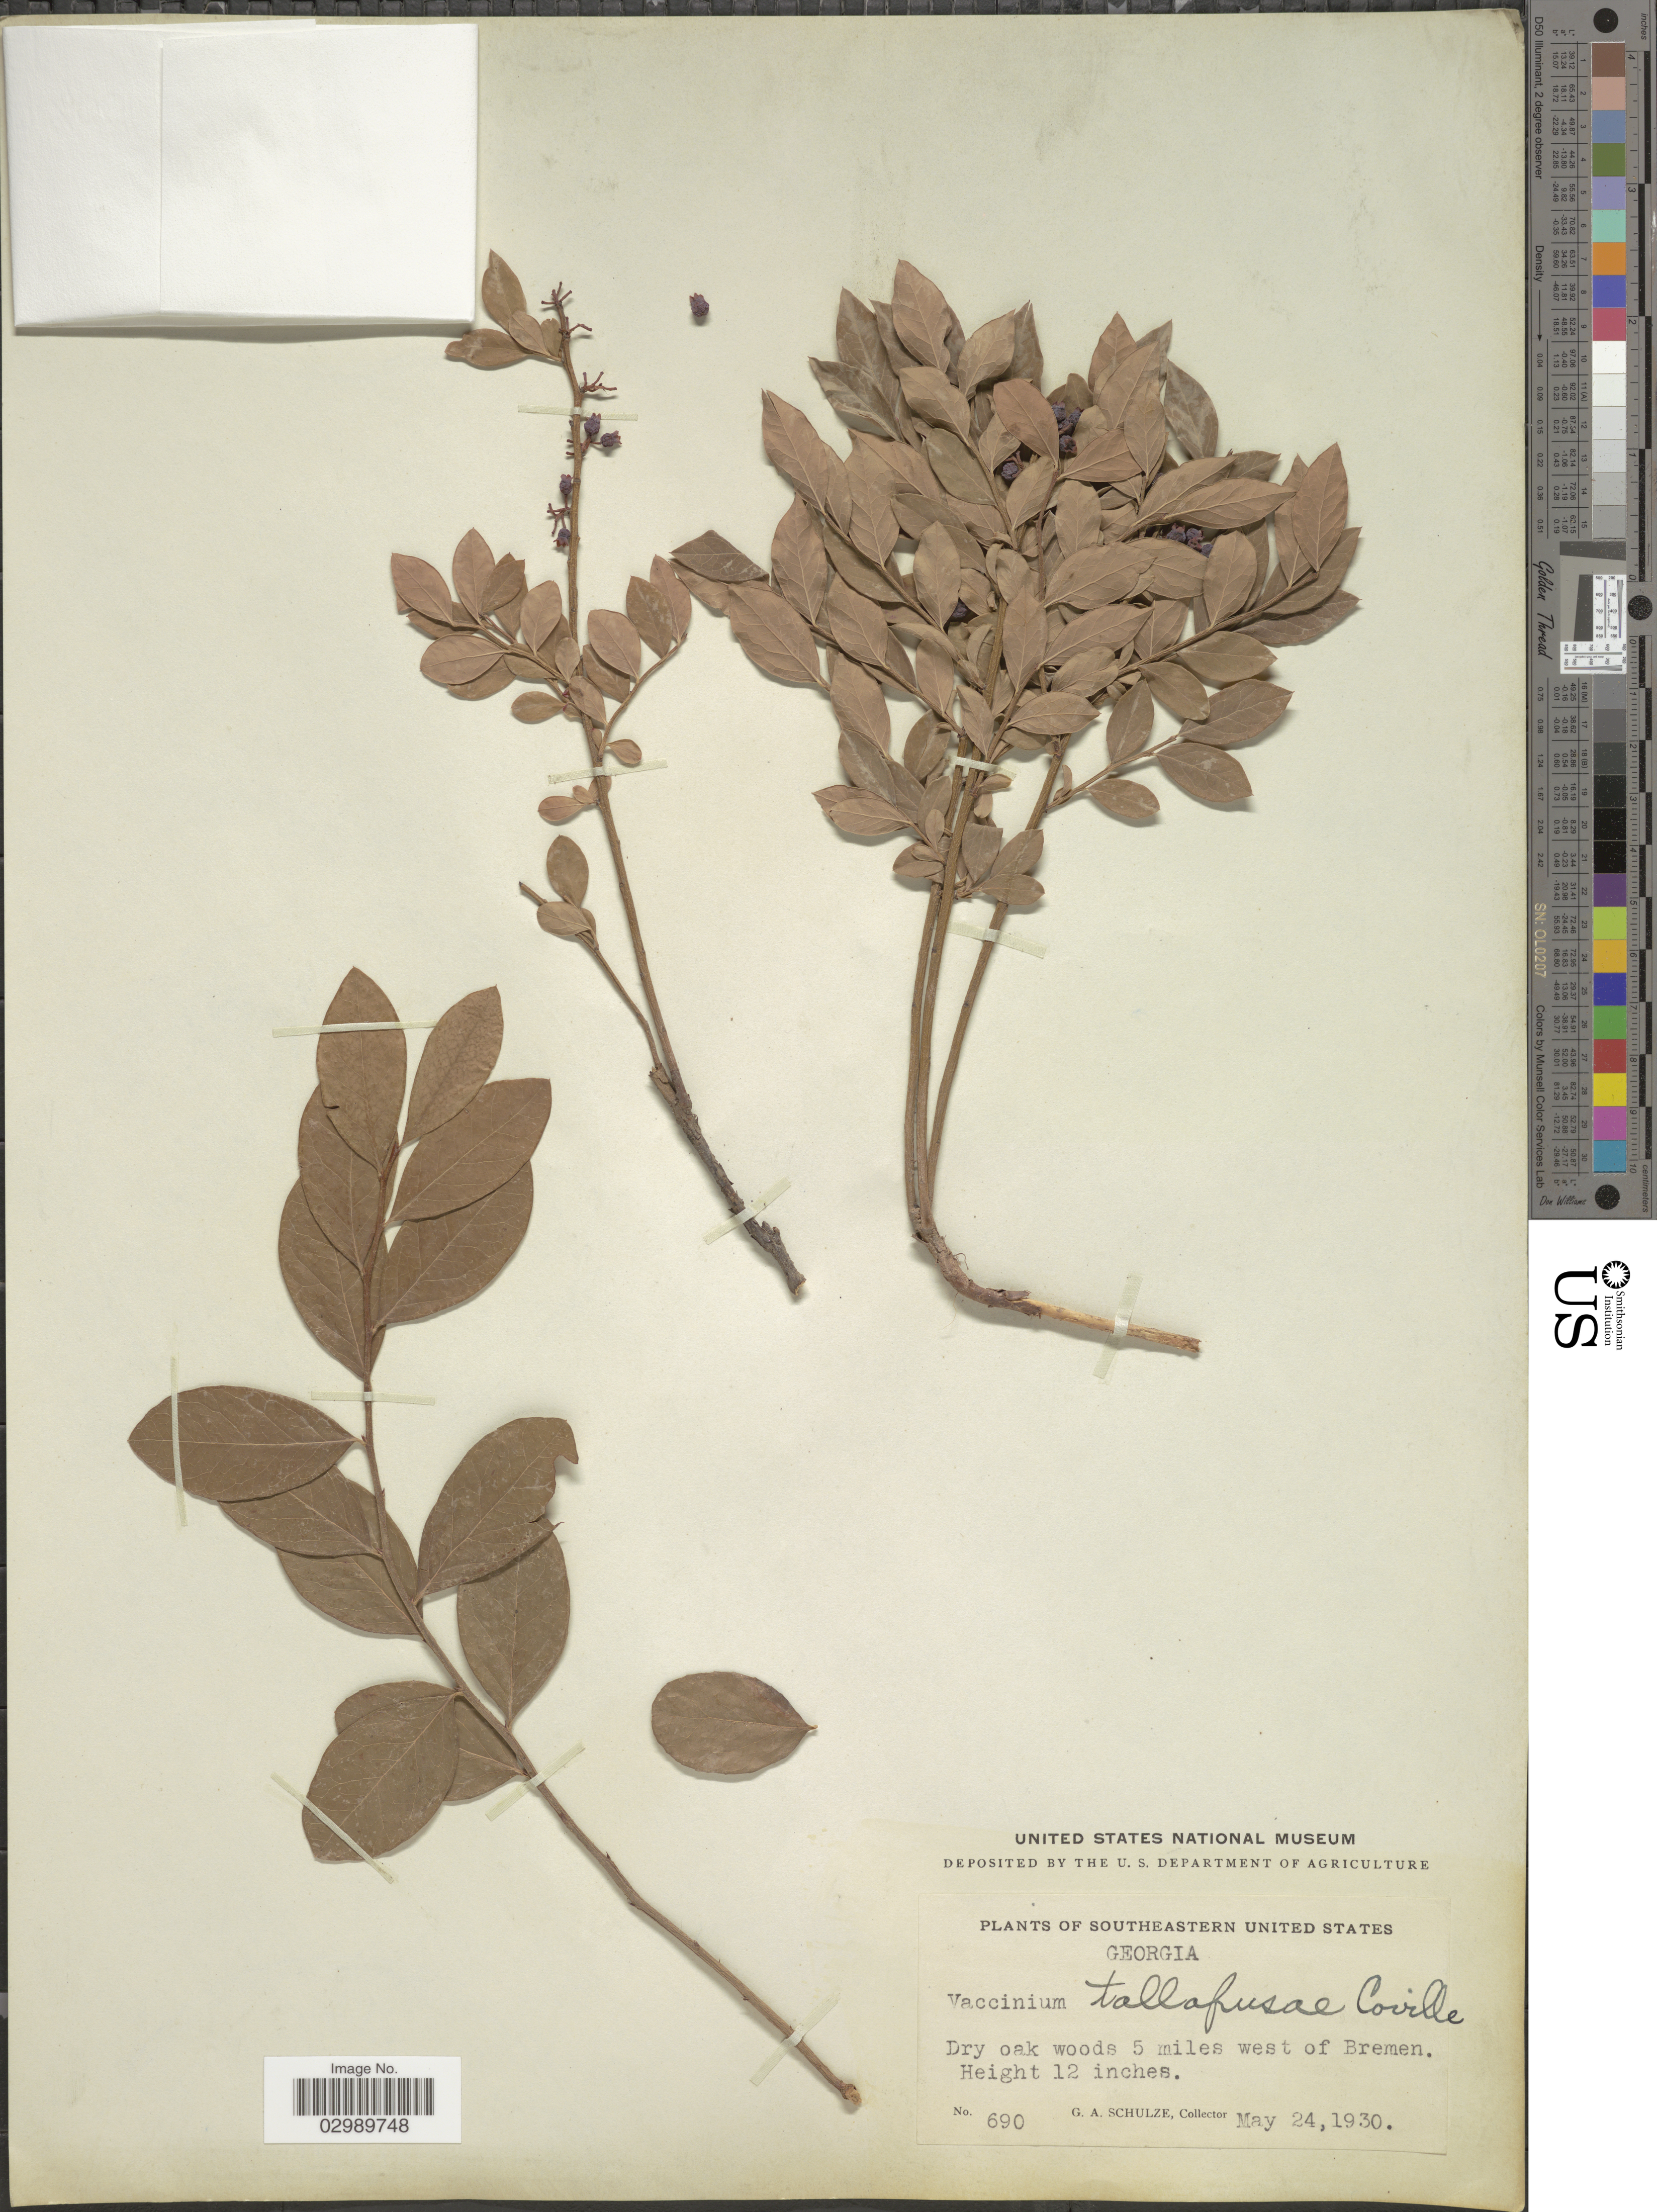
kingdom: Plantae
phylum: Tracheophyta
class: Magnoliopsida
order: Ericales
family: Ericaceae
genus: Vaccinium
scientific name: Vaccinium tallapusae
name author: (Coville ex Small) Uphof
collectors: G. A. Schulze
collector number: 690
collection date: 1930-05-24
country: United States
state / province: Georgia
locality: Southeastern United States. 5 miles west of Bremen.